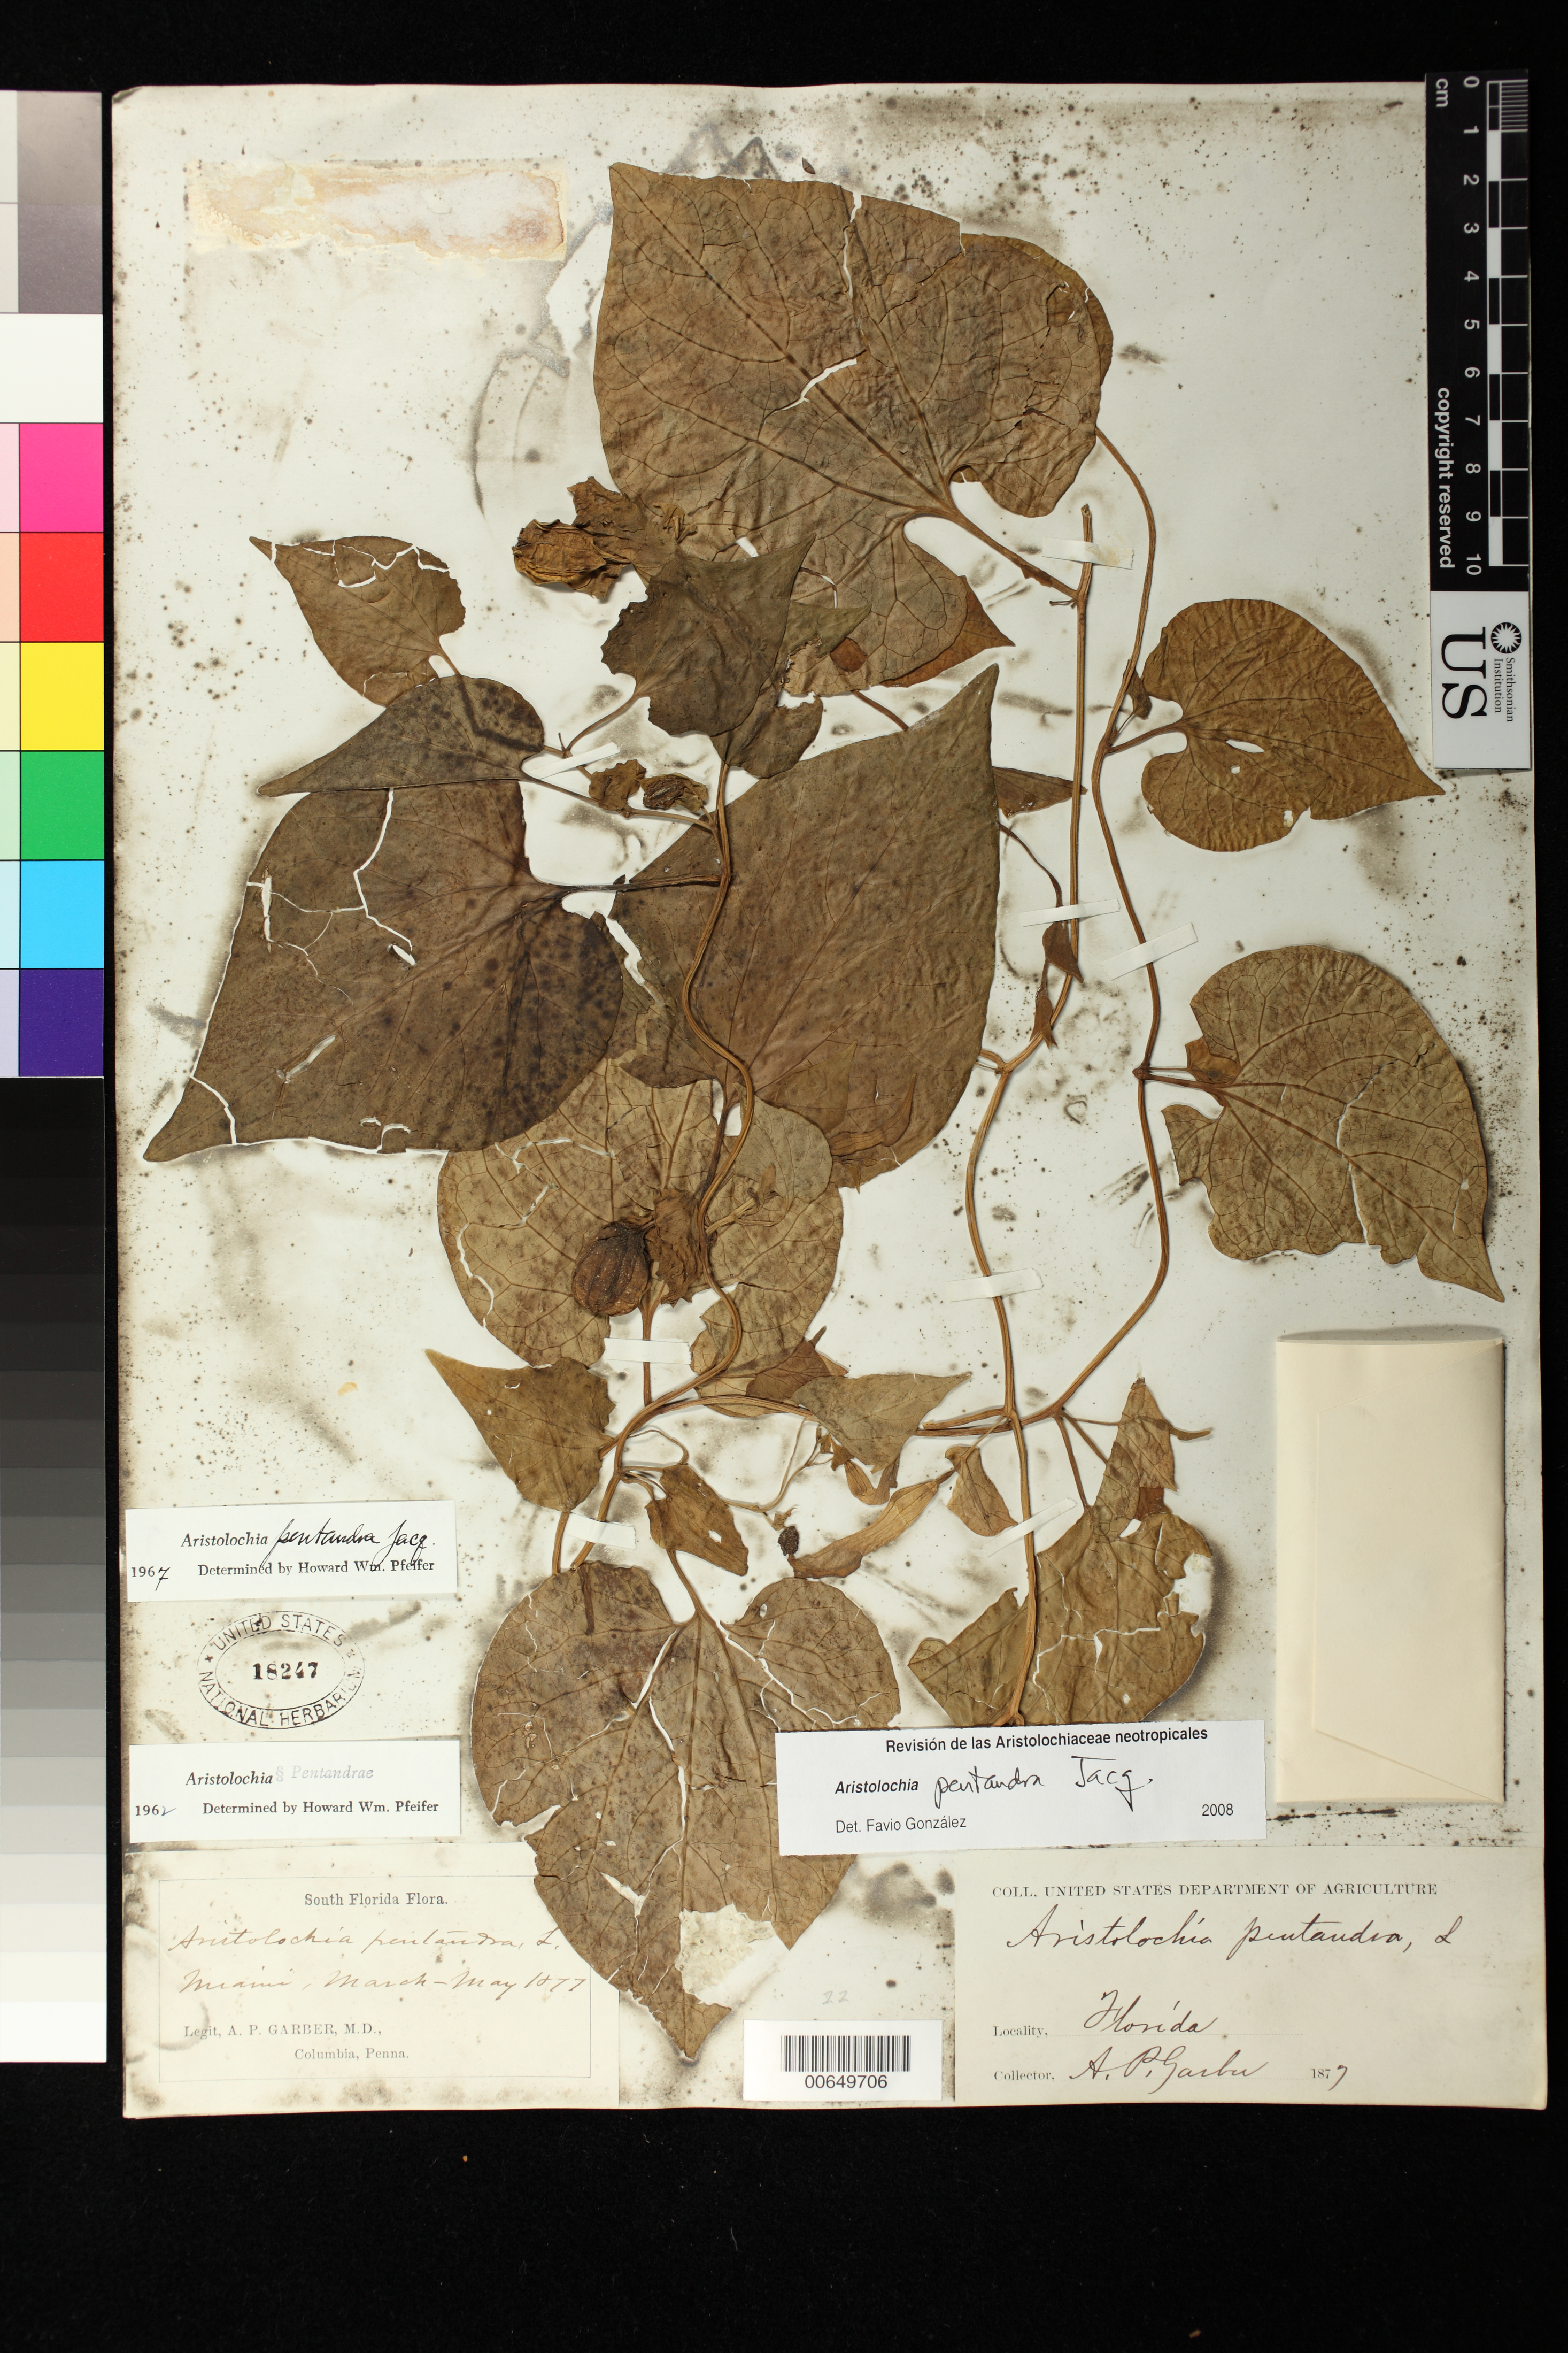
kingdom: Plantae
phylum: Tracheophyta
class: Magnoliopsida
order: Piperales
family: Aristolochiaceae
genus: Aristolochia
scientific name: Aristolochia pentandra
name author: Sessé & Moc.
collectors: A. P. Garber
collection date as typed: Mar 1877 to -- May 1877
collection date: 1877-03/1877-05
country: United States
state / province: Florida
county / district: Dade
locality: Miami.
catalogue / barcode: US 18247